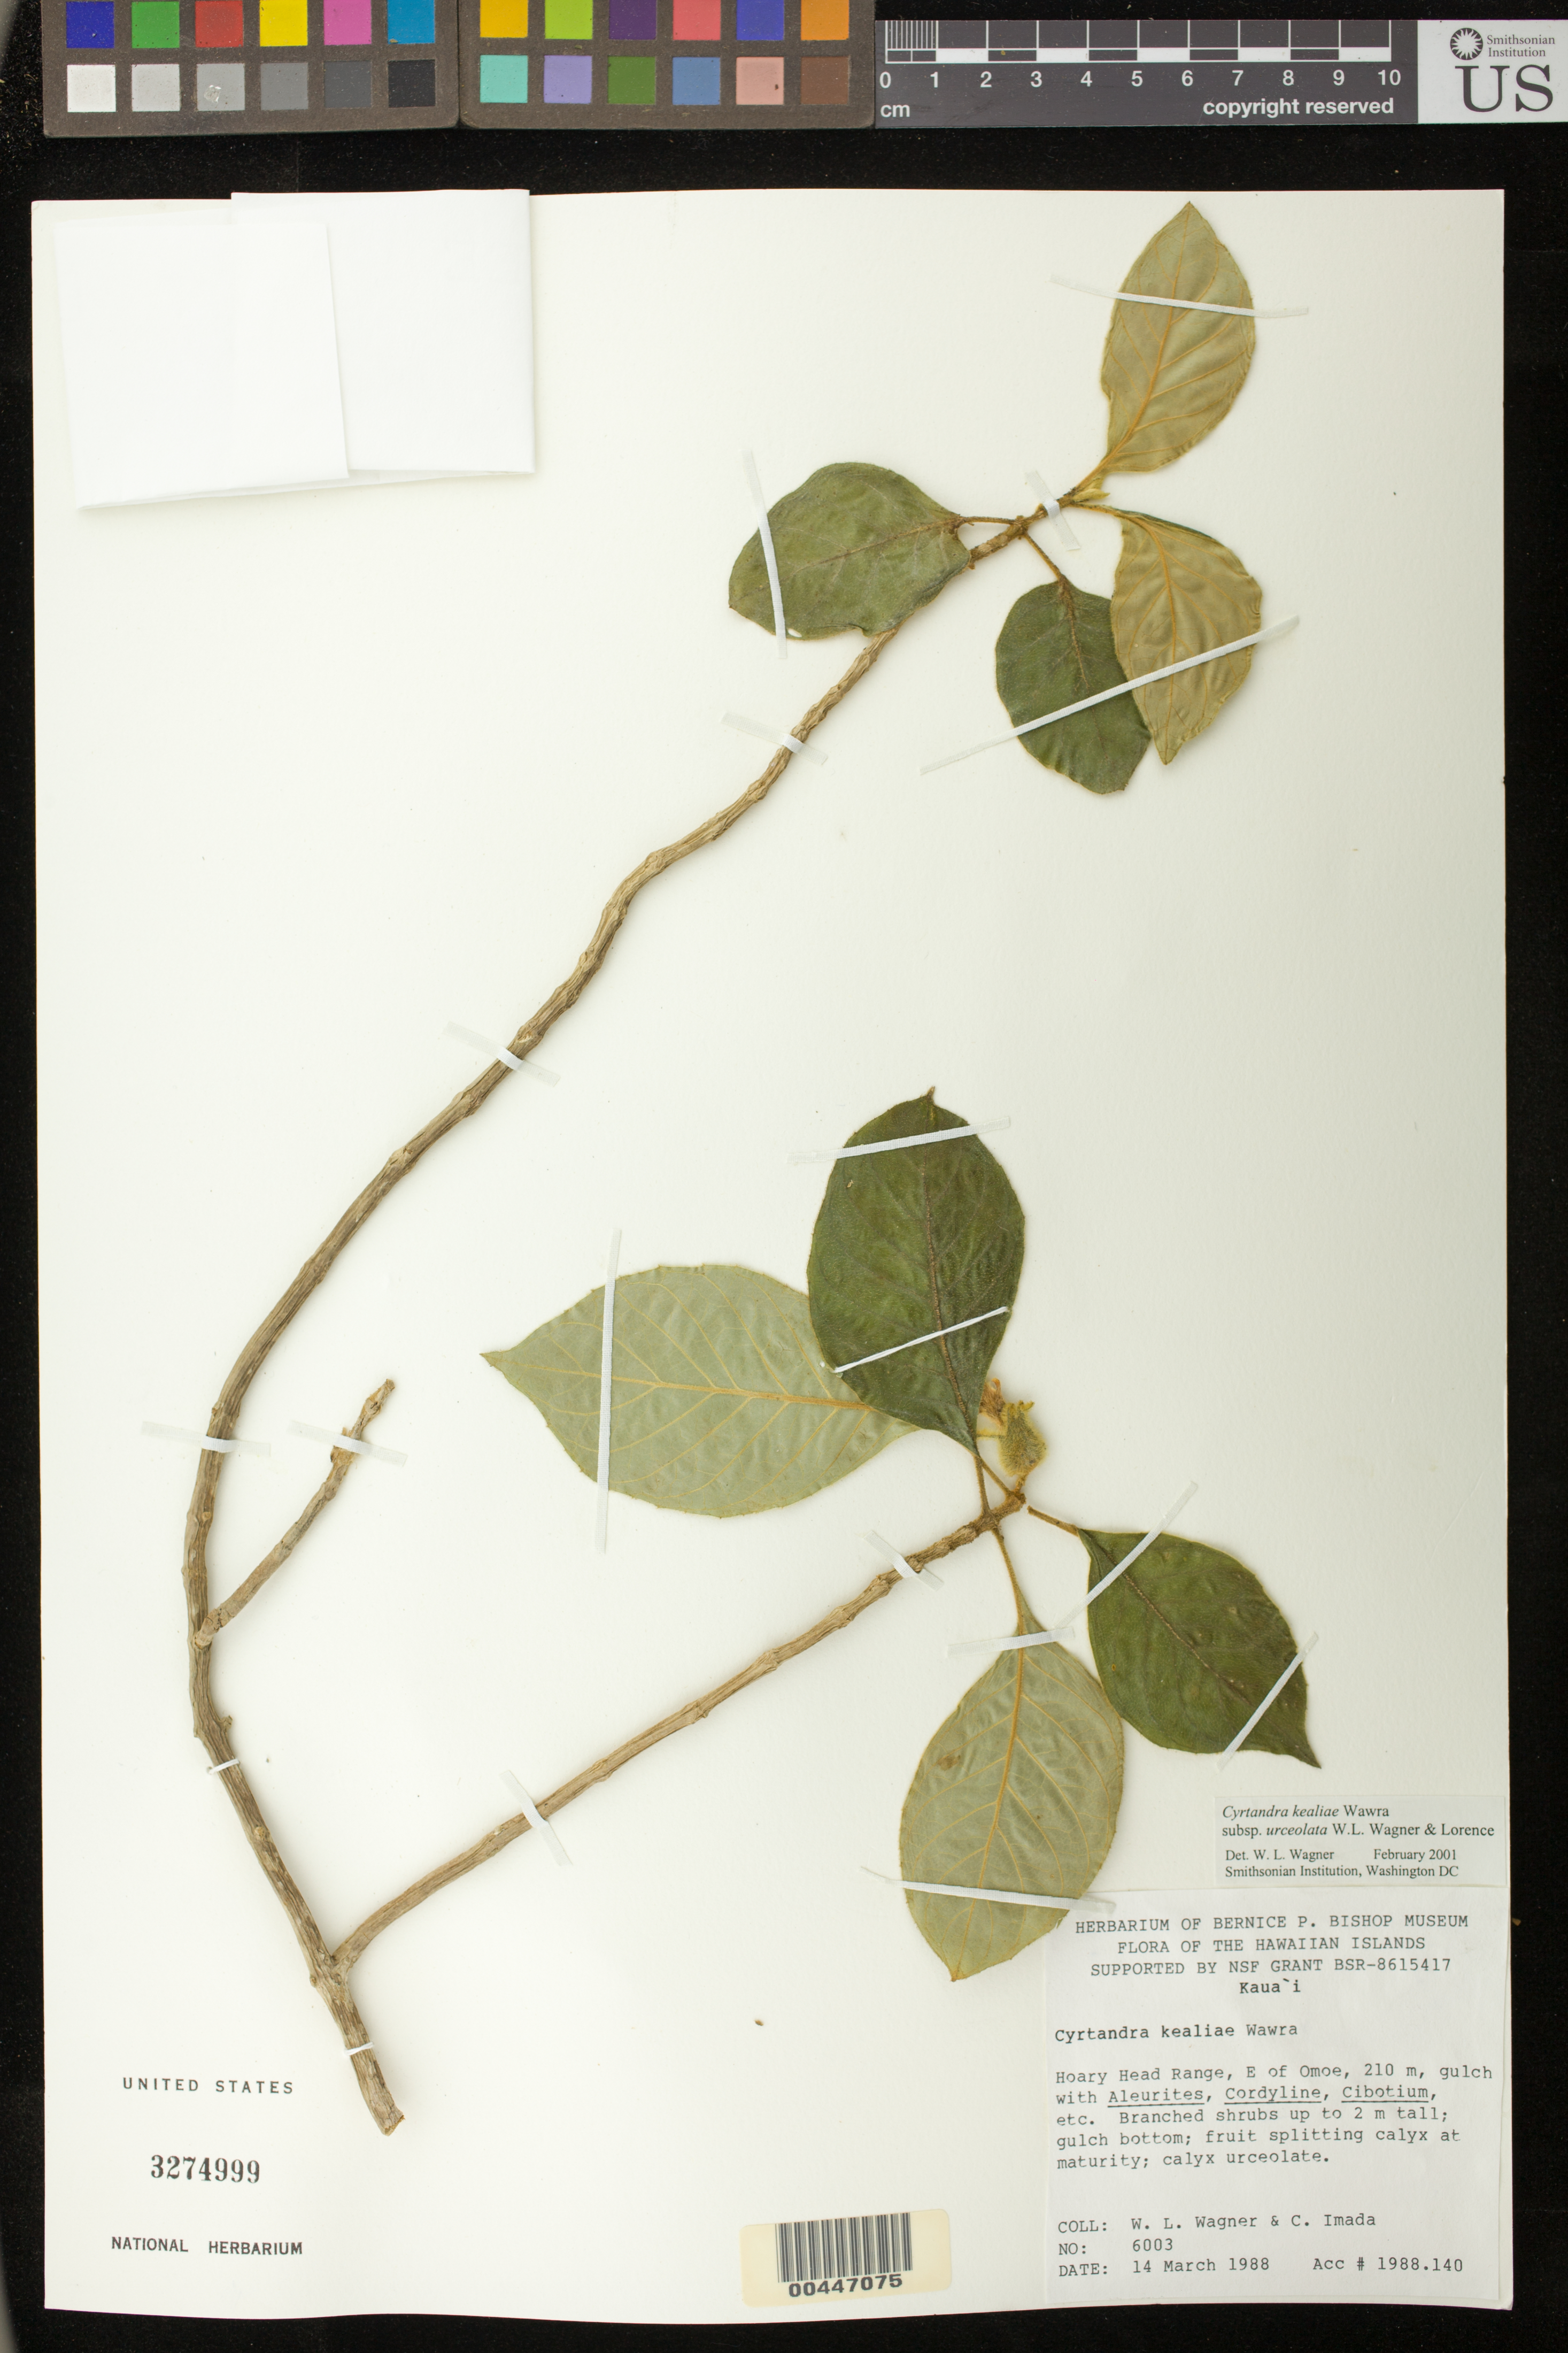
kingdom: Plantae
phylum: Tracheophyta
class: Magnoliopsida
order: Lamiales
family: Gesneriaceae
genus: Cyrtandra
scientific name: Cyrtandra kealiae subsp. urceolata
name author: W.L. Wagner & Lorence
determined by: Wagner, W. L., (BOT), Smithsonian Institution - National Museum of Natural History (UNITED STATES)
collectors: W. L. Wagner & C. Imada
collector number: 6003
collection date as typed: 14 Mar 1988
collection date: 1988-03-14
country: United States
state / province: Hawaii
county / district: Kauai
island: Kaua'i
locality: Hoary head range, E of Omoe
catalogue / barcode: US 3274999